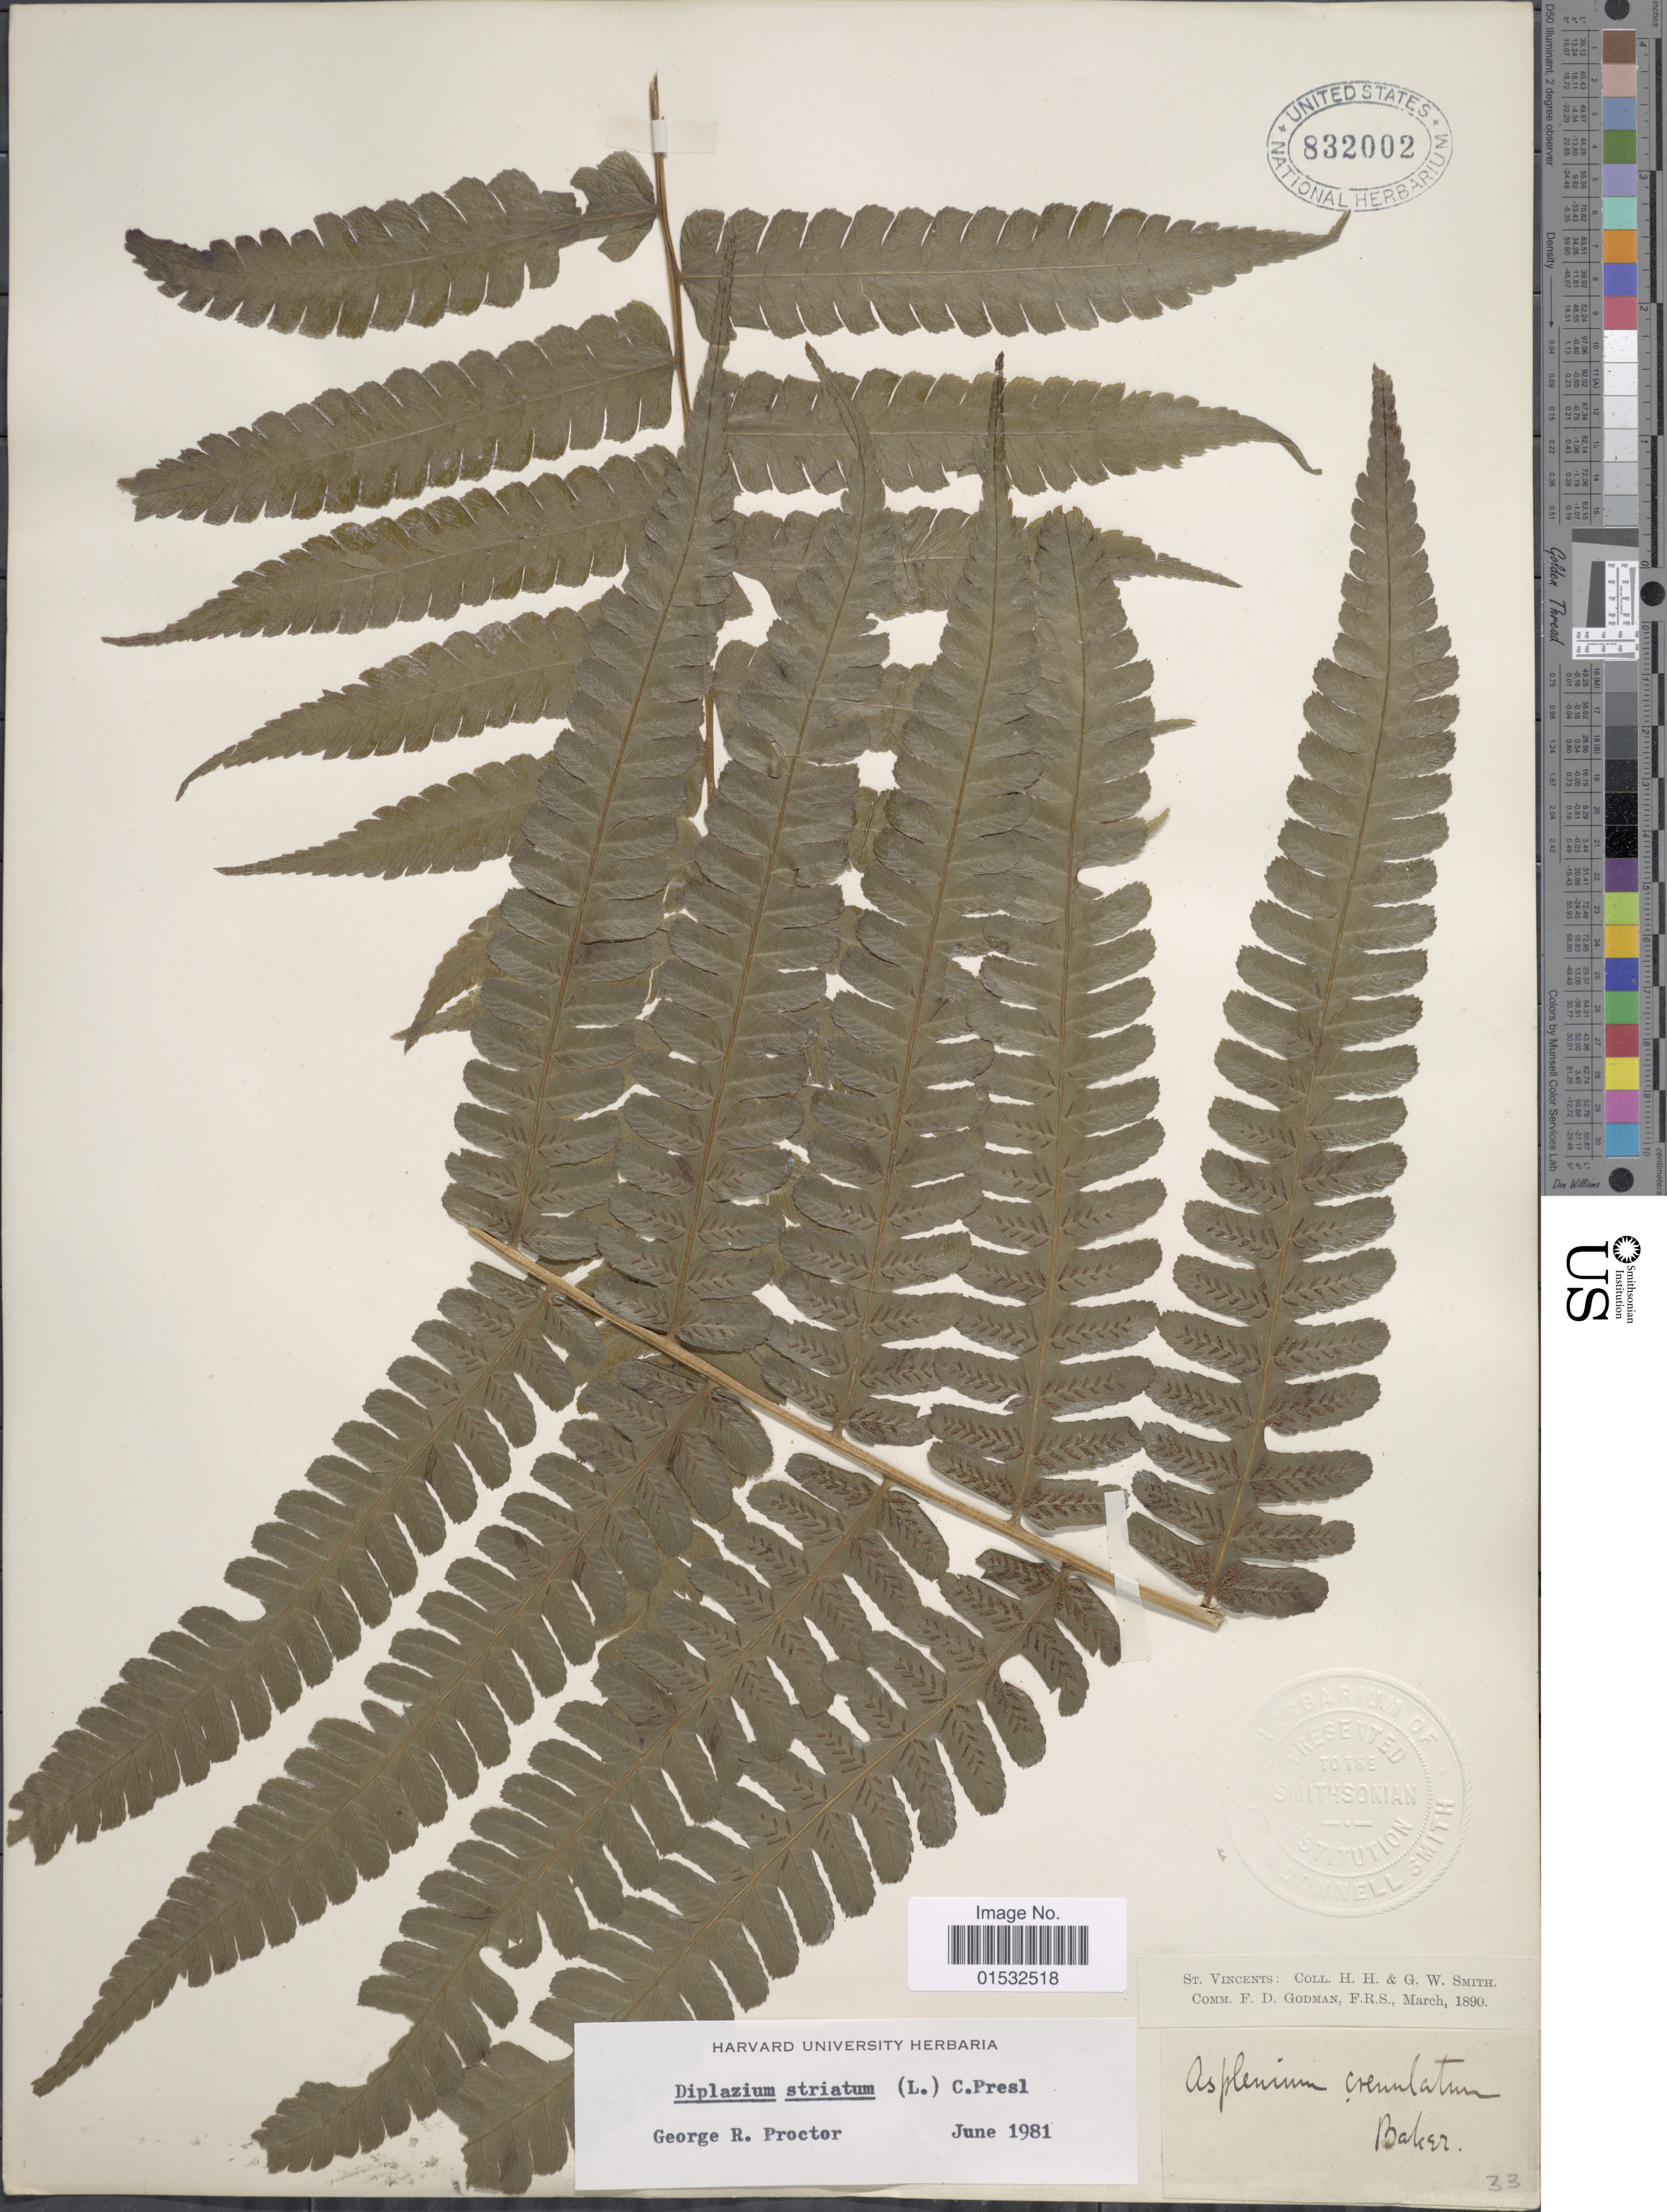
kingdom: Plantae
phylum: Tracheophyta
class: Polypodiopsida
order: Polypodiales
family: Athyriaceae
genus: Diplazium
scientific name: Diplazium striatum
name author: (L.) C. Presl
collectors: H. H. Smith & G. Smith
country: St. Vincent - Grenadines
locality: St. Vincents.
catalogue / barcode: US 832002